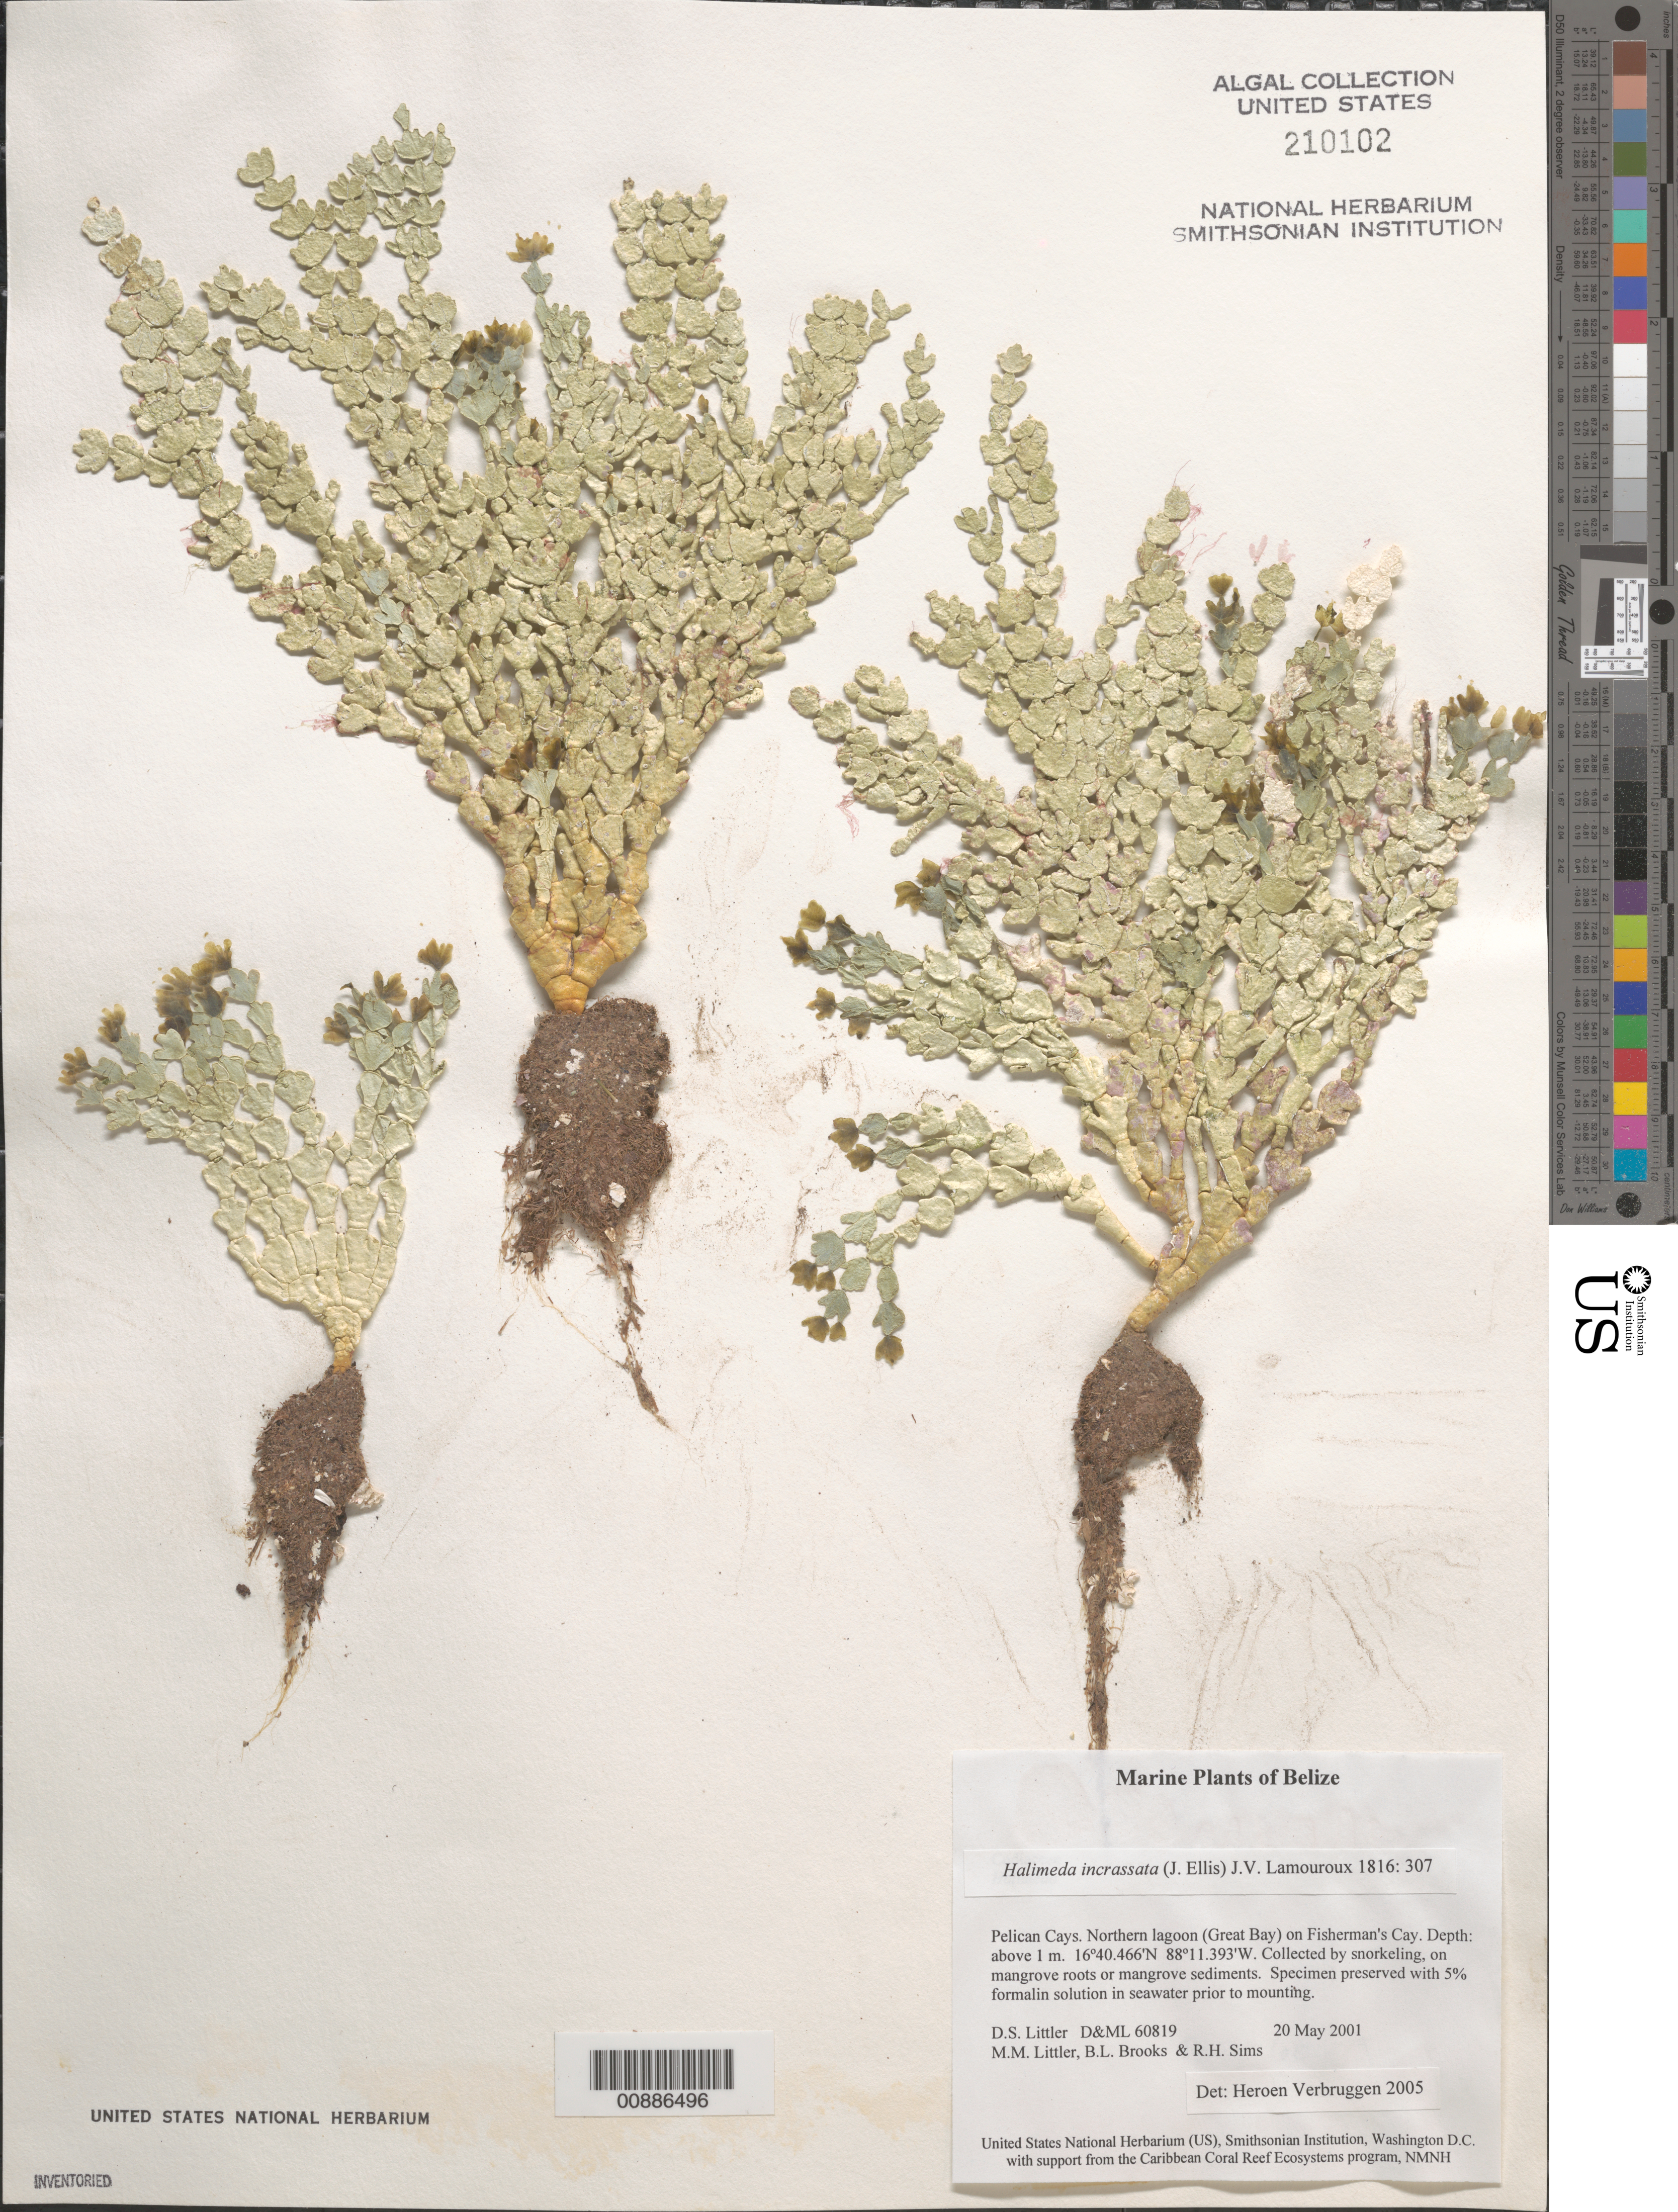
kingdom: Plantae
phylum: Chlorophyta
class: Ulvophyceae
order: Bryopsidales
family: Halimedaceae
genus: Halimeda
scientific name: Halimeda incrassata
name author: (J. Ellis) J.V.Lamouroux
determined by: Verbruggen, H.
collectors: D. S. Littler, M. M. Littler, B. Brooks & R. H. Sims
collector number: D&ML 60819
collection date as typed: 20 May 2001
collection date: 2001-05-20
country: Belize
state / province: Stann Creek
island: Fisherman Cay [Fisherman's Cay]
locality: Great Bay (northern lagoon)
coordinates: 16 40.466' N, 88 11.393' W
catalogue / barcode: US 210102